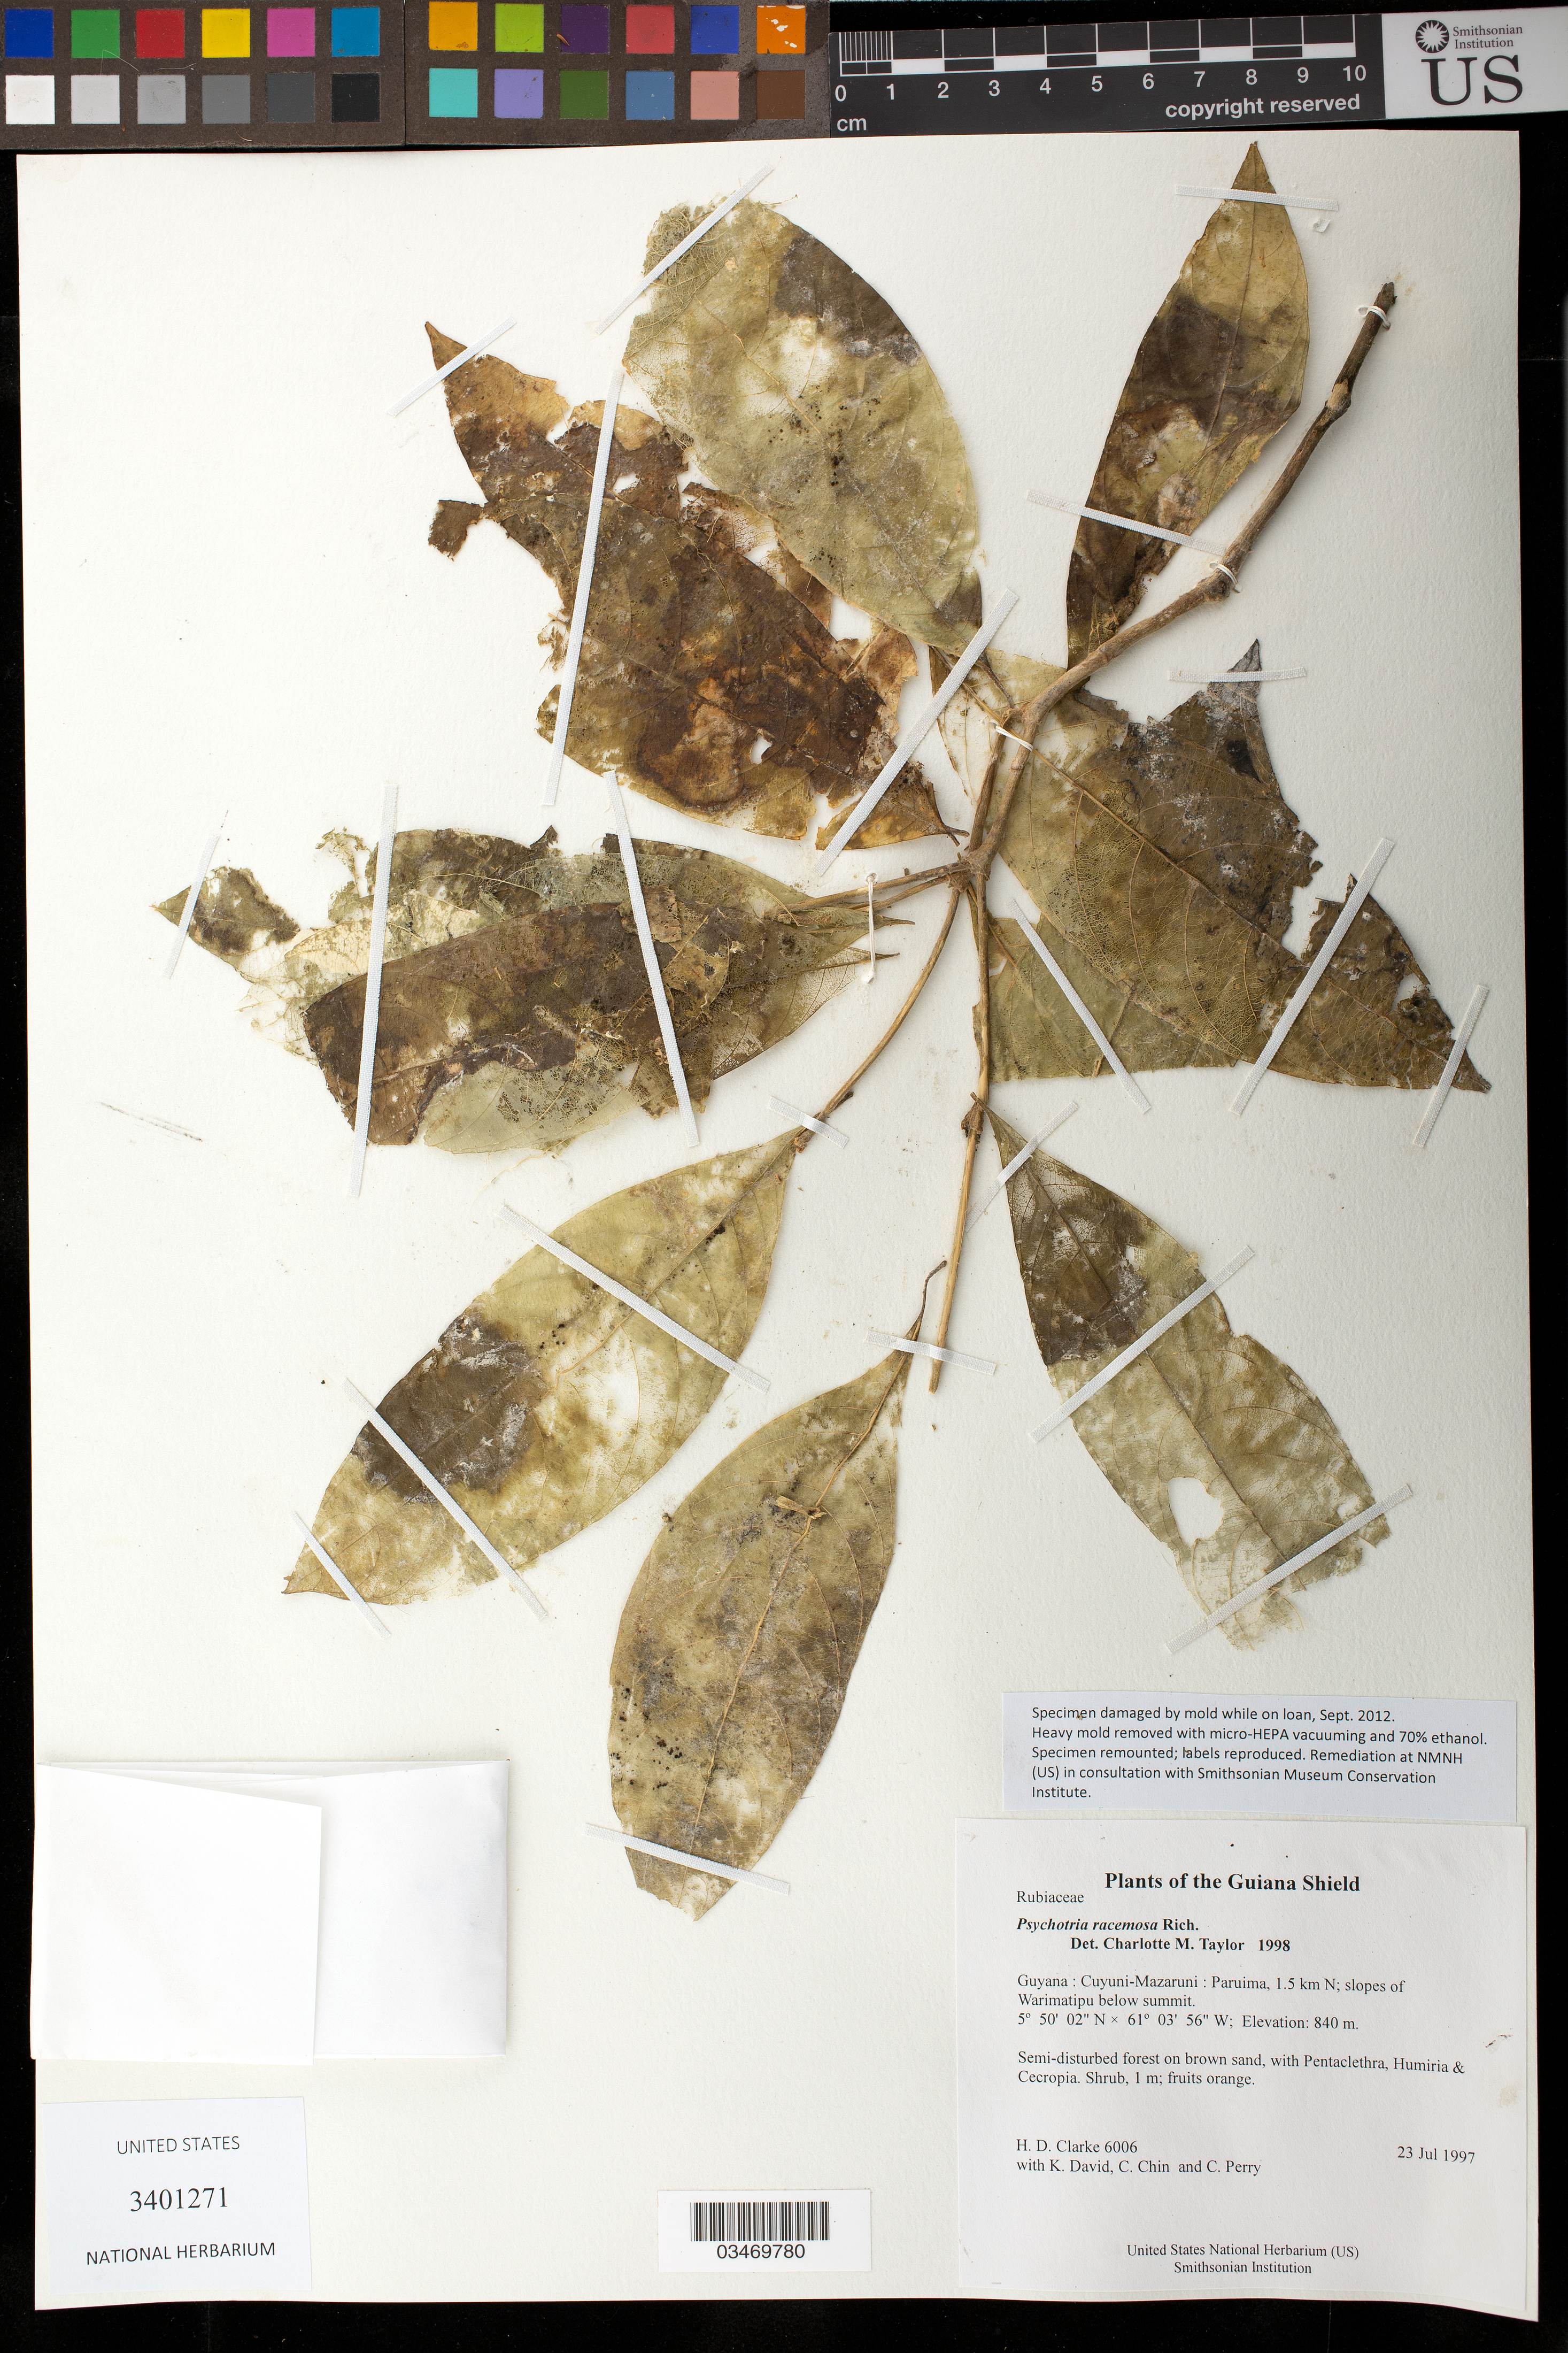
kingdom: Plantae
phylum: Tracheophyta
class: Magnoliopsida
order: Gentianales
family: Rubiaceae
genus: Psychotria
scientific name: Psychotria racemosa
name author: Rich.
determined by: Taylor, Charlotte M.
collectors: H. D. Clarke, K. David, C. Chin & C. Perry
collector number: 6006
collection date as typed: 23 July 1997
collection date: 1997-07-23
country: Guyana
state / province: Cuyuni-Mazaruni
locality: Paruima, 1.5 km N; slopes of Warimatipu below summit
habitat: Semi-disturbed forest on brown sand, with Pentaclethra, Humiria & Cecropia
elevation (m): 840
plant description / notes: Distribution: Specimen damaged by mold while on loan, Sept. 2012. Heavy mold removed with micro-HEPA vacuuming and 70% ethanol. Specimen remounted; labels reproduced. Remediation at NMNH (US) in consultation with Smithsonian Museum Conservation Institute.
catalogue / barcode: US 3401271